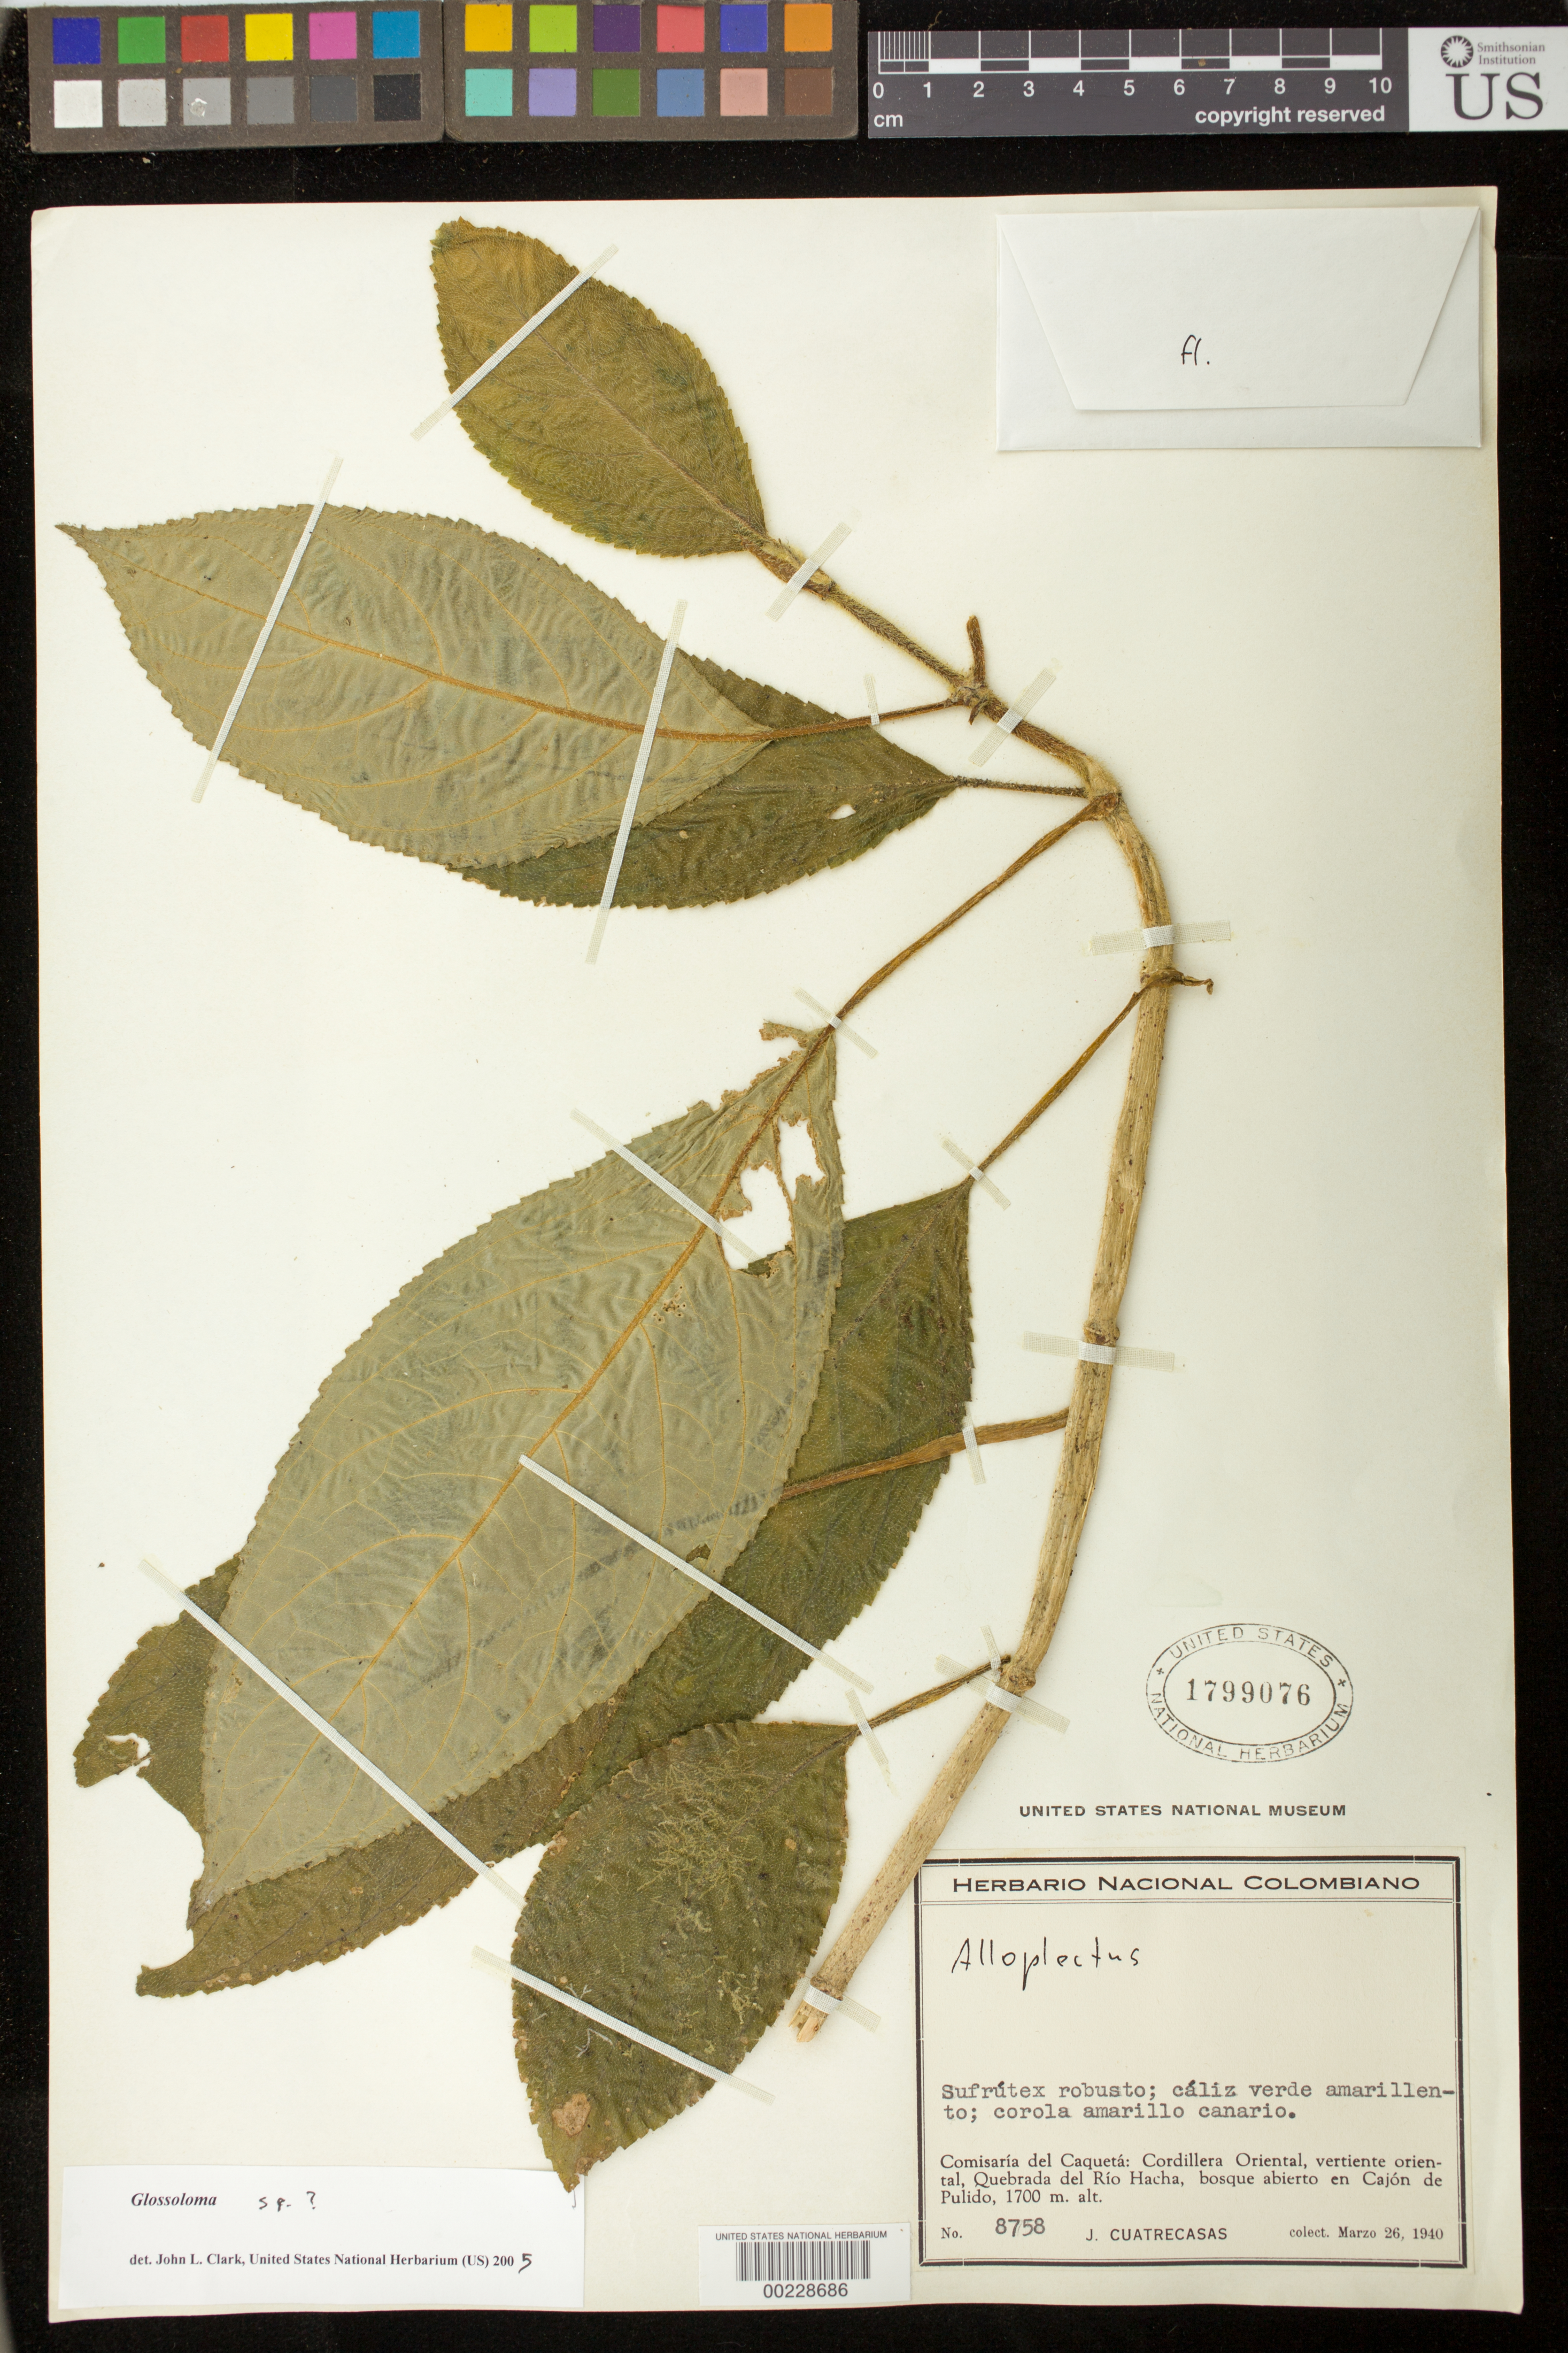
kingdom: Plantae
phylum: Tracheophyta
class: Magnoliopsida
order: Lamiales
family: Gesneriaceae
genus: Glossoloma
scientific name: Glossoloma sp.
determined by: Clark, J. L., (SEL), The Marie Selby Botanical Garden (UNITED STATES)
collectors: J. Cuatrecasas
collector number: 8758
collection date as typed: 26 Mar 1940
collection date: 1940-03-26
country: Colombia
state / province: Caquetá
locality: Cordillera Oriental, vertiente oriental, Quebrada del Rio Hacha, en Cajon de Pulido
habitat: Bosque abierto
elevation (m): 1700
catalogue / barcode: US 1799076